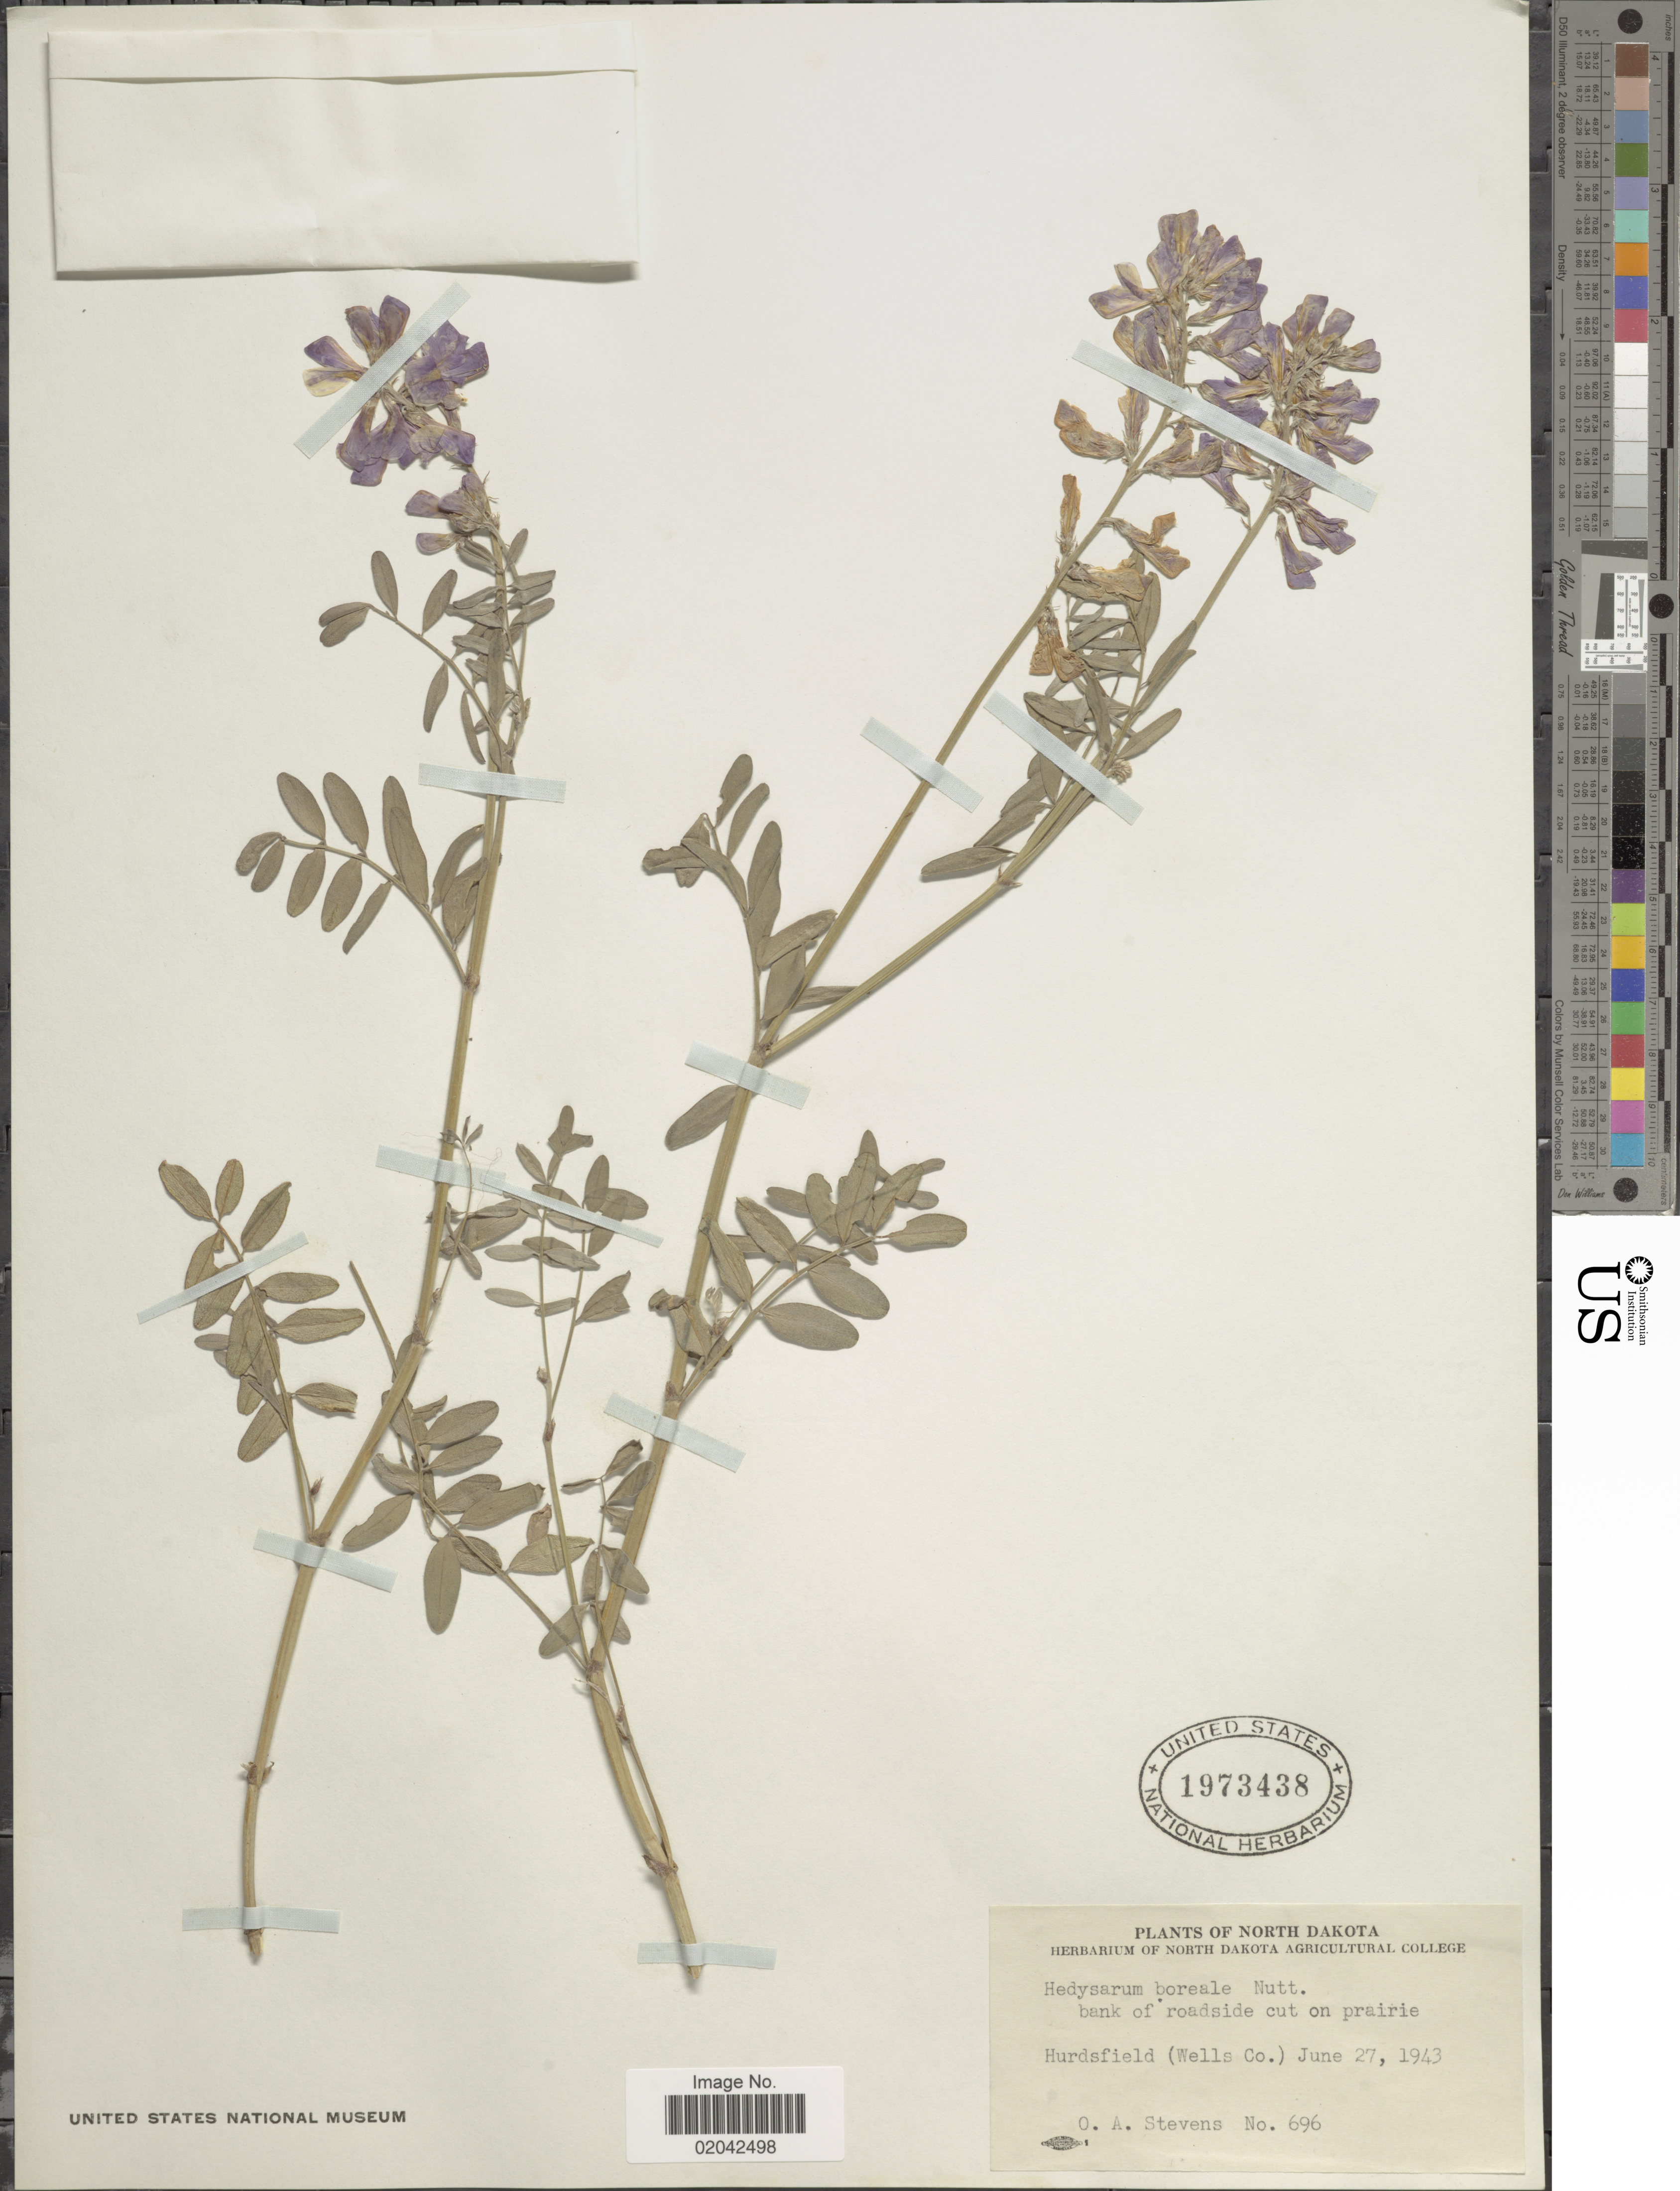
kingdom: Plantae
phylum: Tracheophyta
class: Magnoliopsida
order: Fabales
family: Fabaceae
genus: Hedysarum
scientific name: Hedysarum boreale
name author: Nutt.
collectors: O. A. Stevens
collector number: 696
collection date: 1943-06-27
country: United States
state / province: North Dakota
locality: Hurdsfield (Wells Co.)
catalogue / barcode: US 1973438